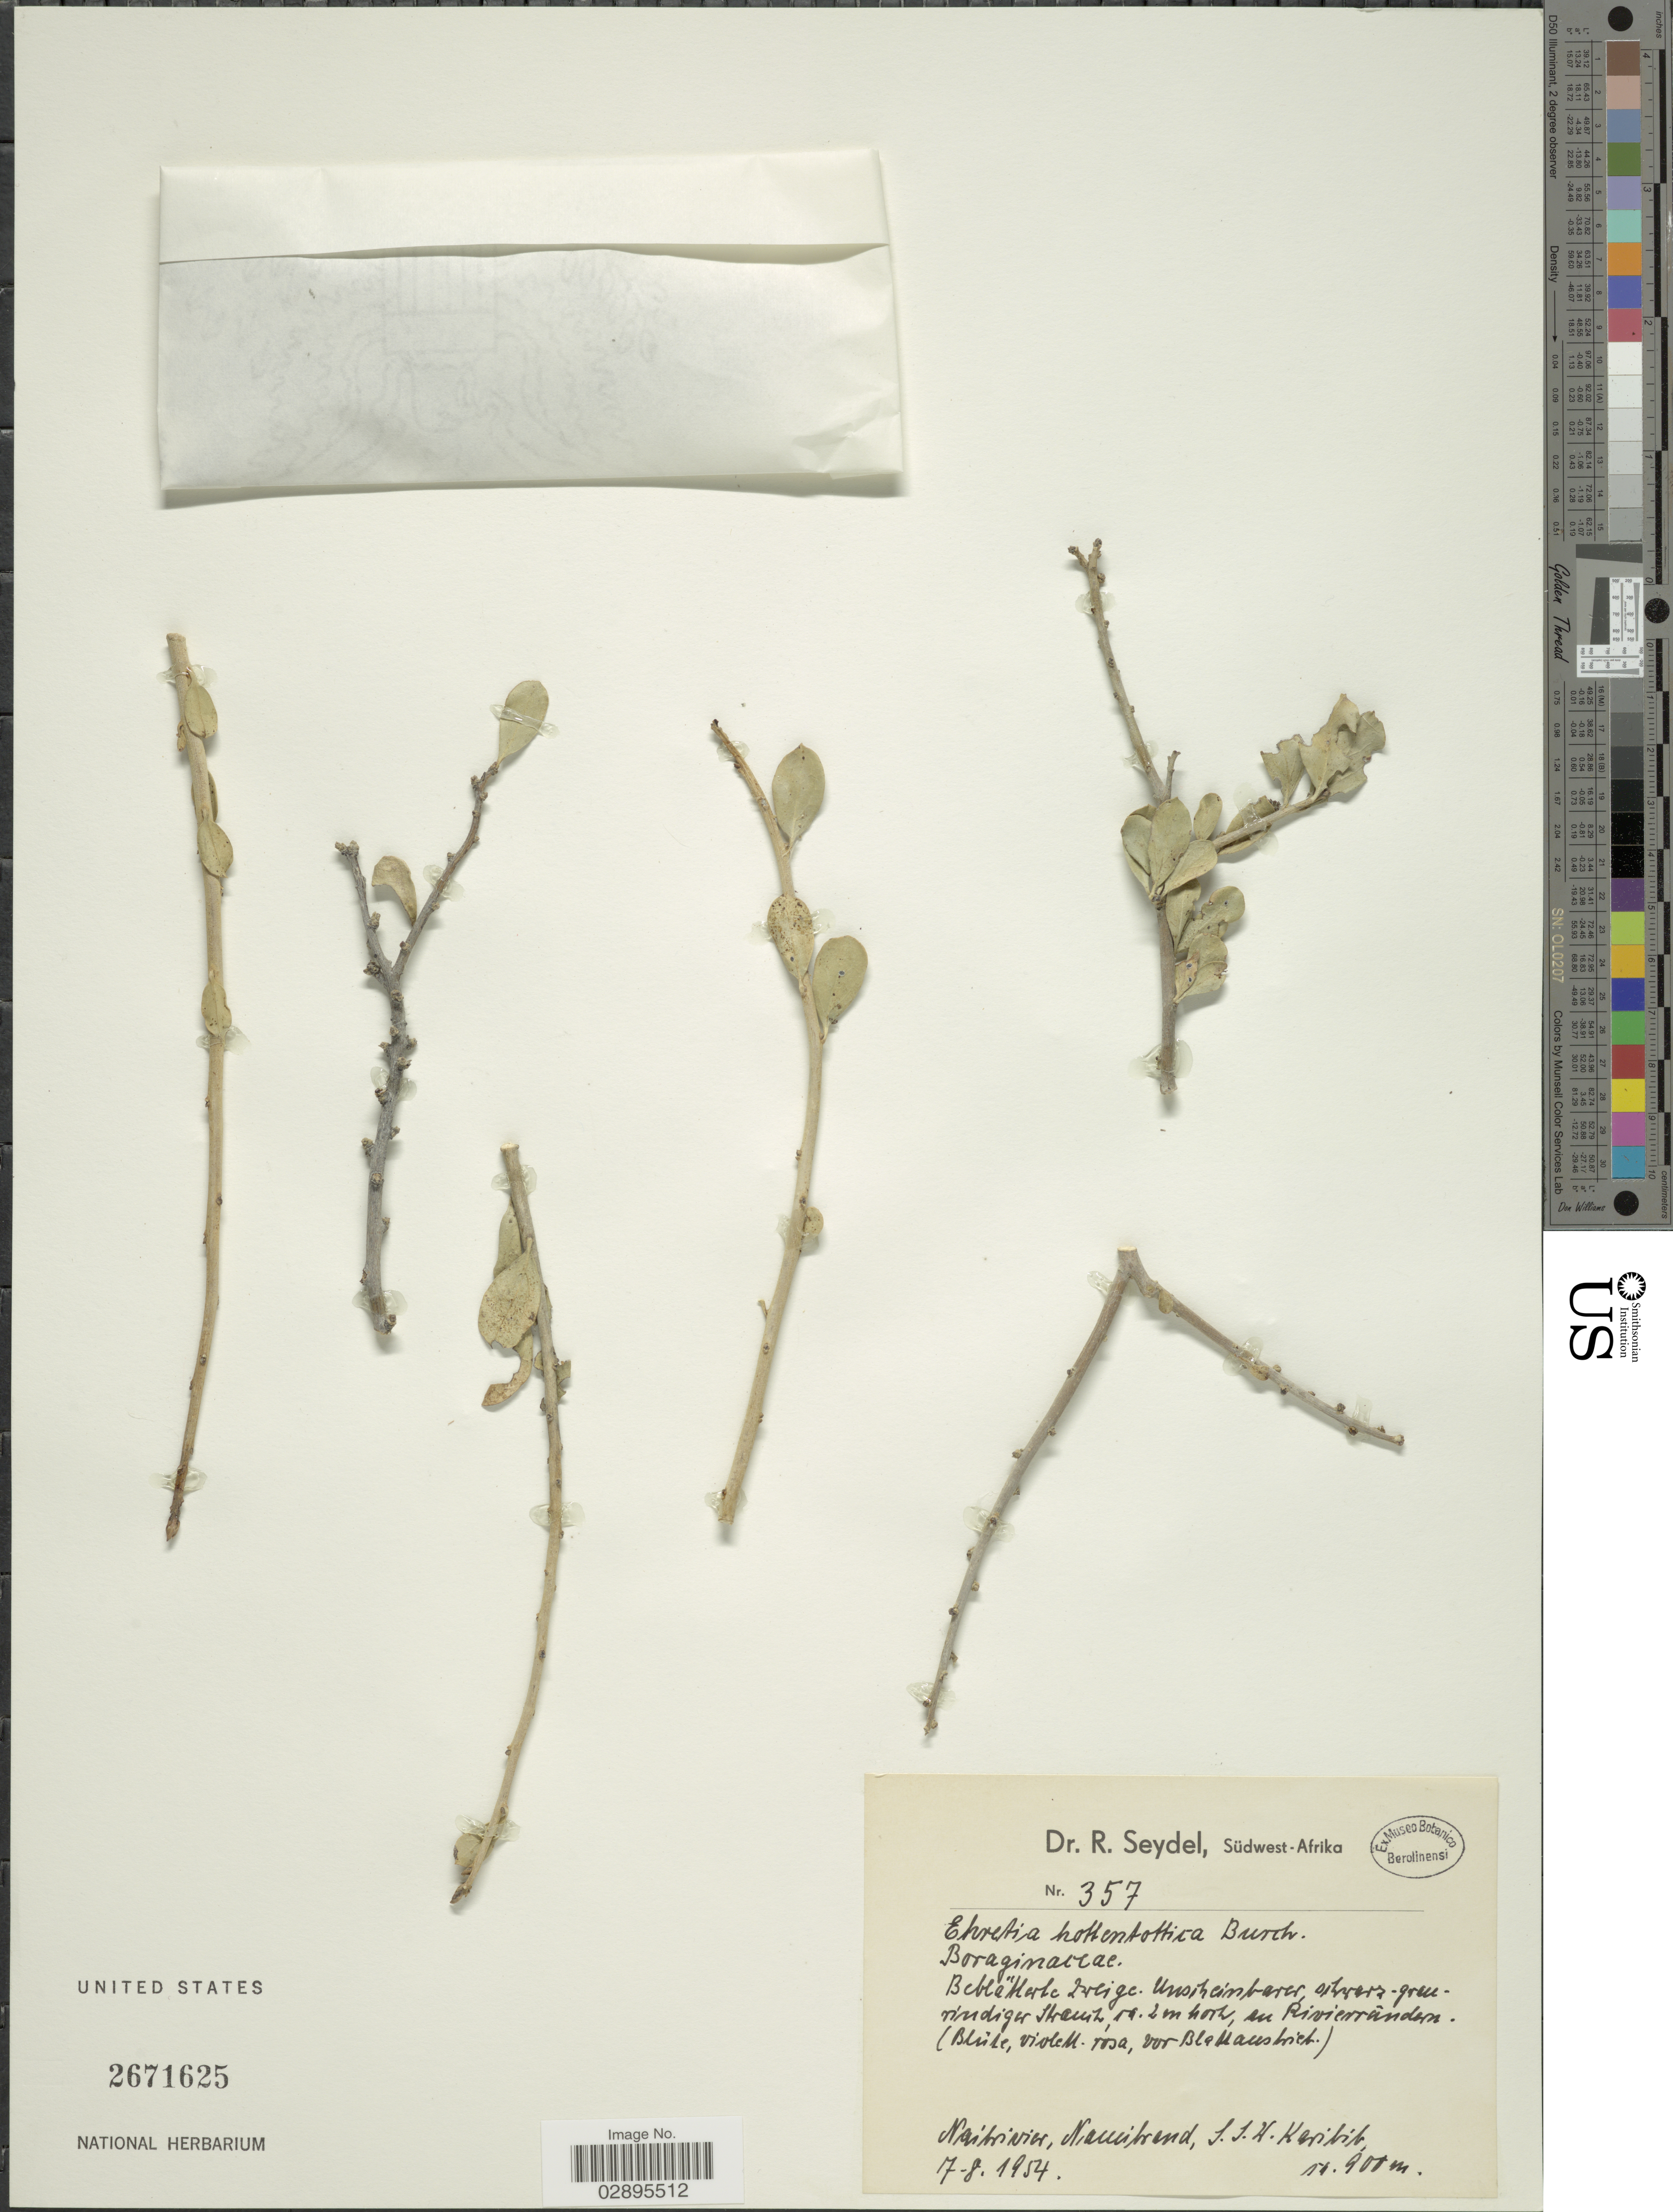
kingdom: Plantae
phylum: Tracheophyta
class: Magnoliopsida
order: Boraginales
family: Ehretiaceae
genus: Ehretia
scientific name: Ehretia hottentotica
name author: Burch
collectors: R. Seydel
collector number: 357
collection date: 1954-08-07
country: Namibia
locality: Südwest-Afrika. Naibrivier, Namibrand, S.S.W. Karibib.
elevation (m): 900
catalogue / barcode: US 2671625